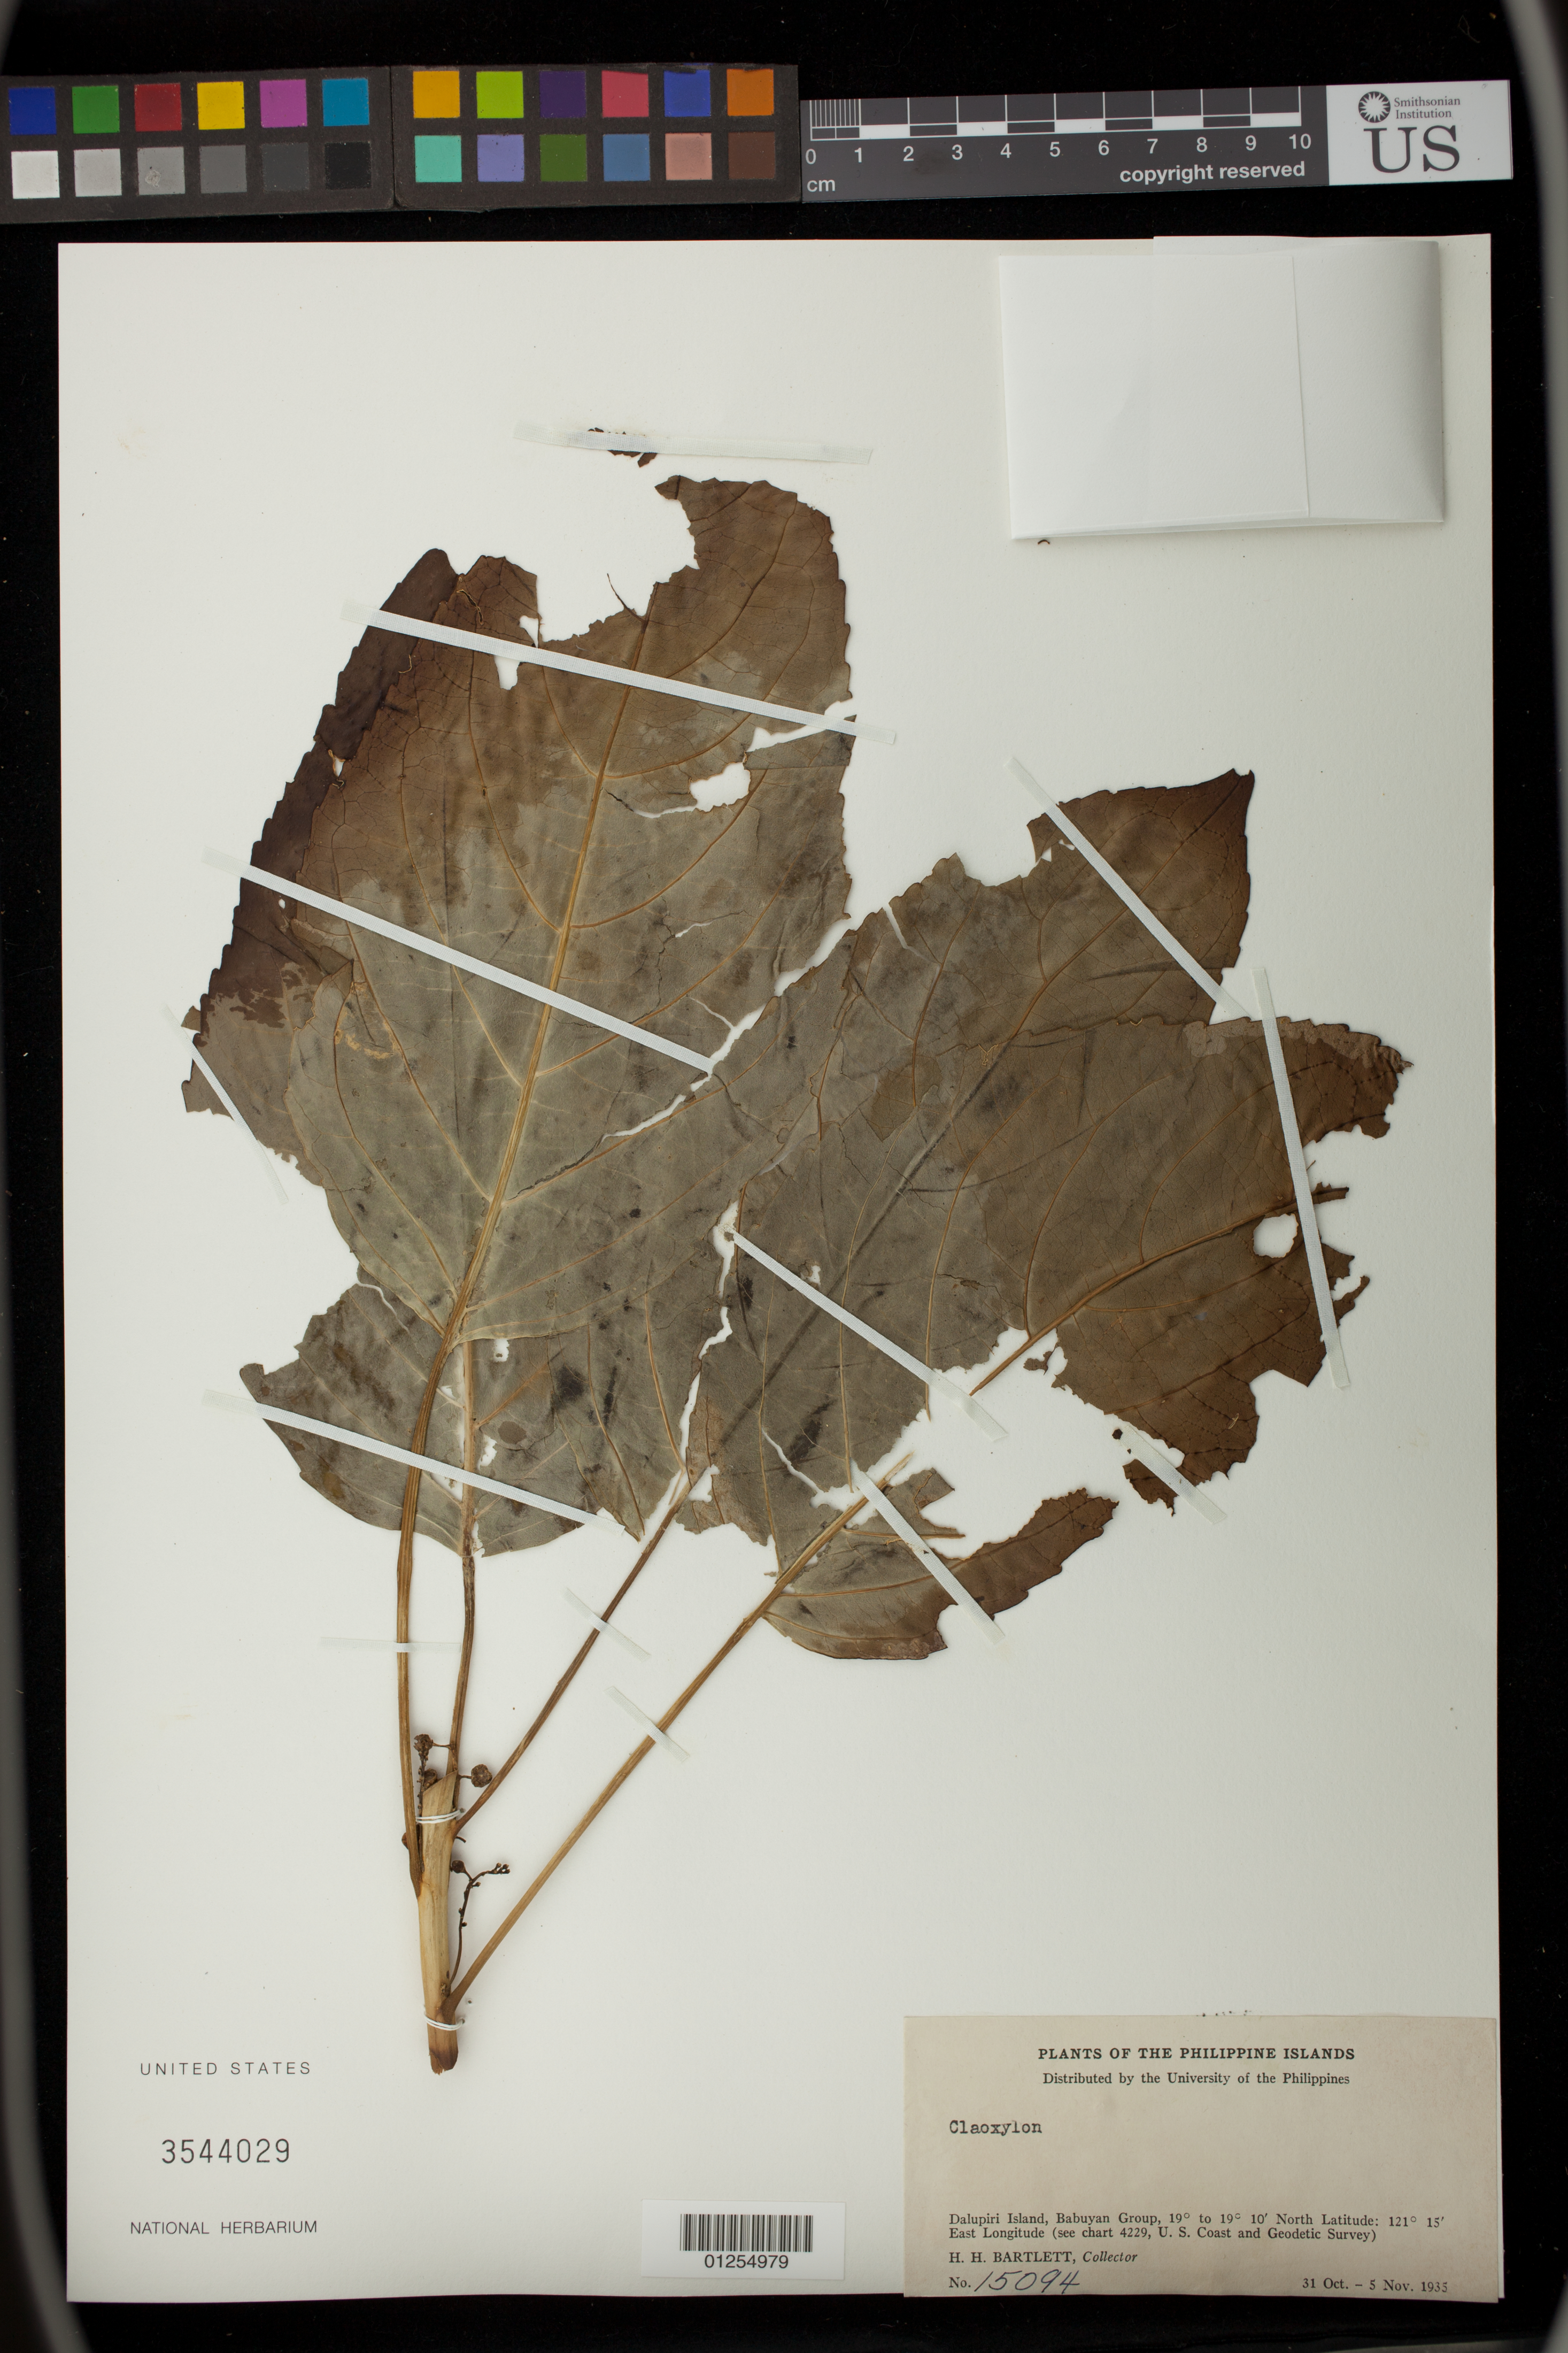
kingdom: Plantae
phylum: Tracheophyta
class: Magnoliopsida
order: Malpighiales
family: Euphorbiaceae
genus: Claoxylon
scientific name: Claoxylon sp.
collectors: H. H. Bartlett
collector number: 15094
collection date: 1935-10-31/1935-11-05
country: Philippines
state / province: Cagayan Valley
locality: Dalupiri Island, Babuyan Group (see chart 4229, U.S. Coast and Geodetic Survey)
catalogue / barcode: US 2544029